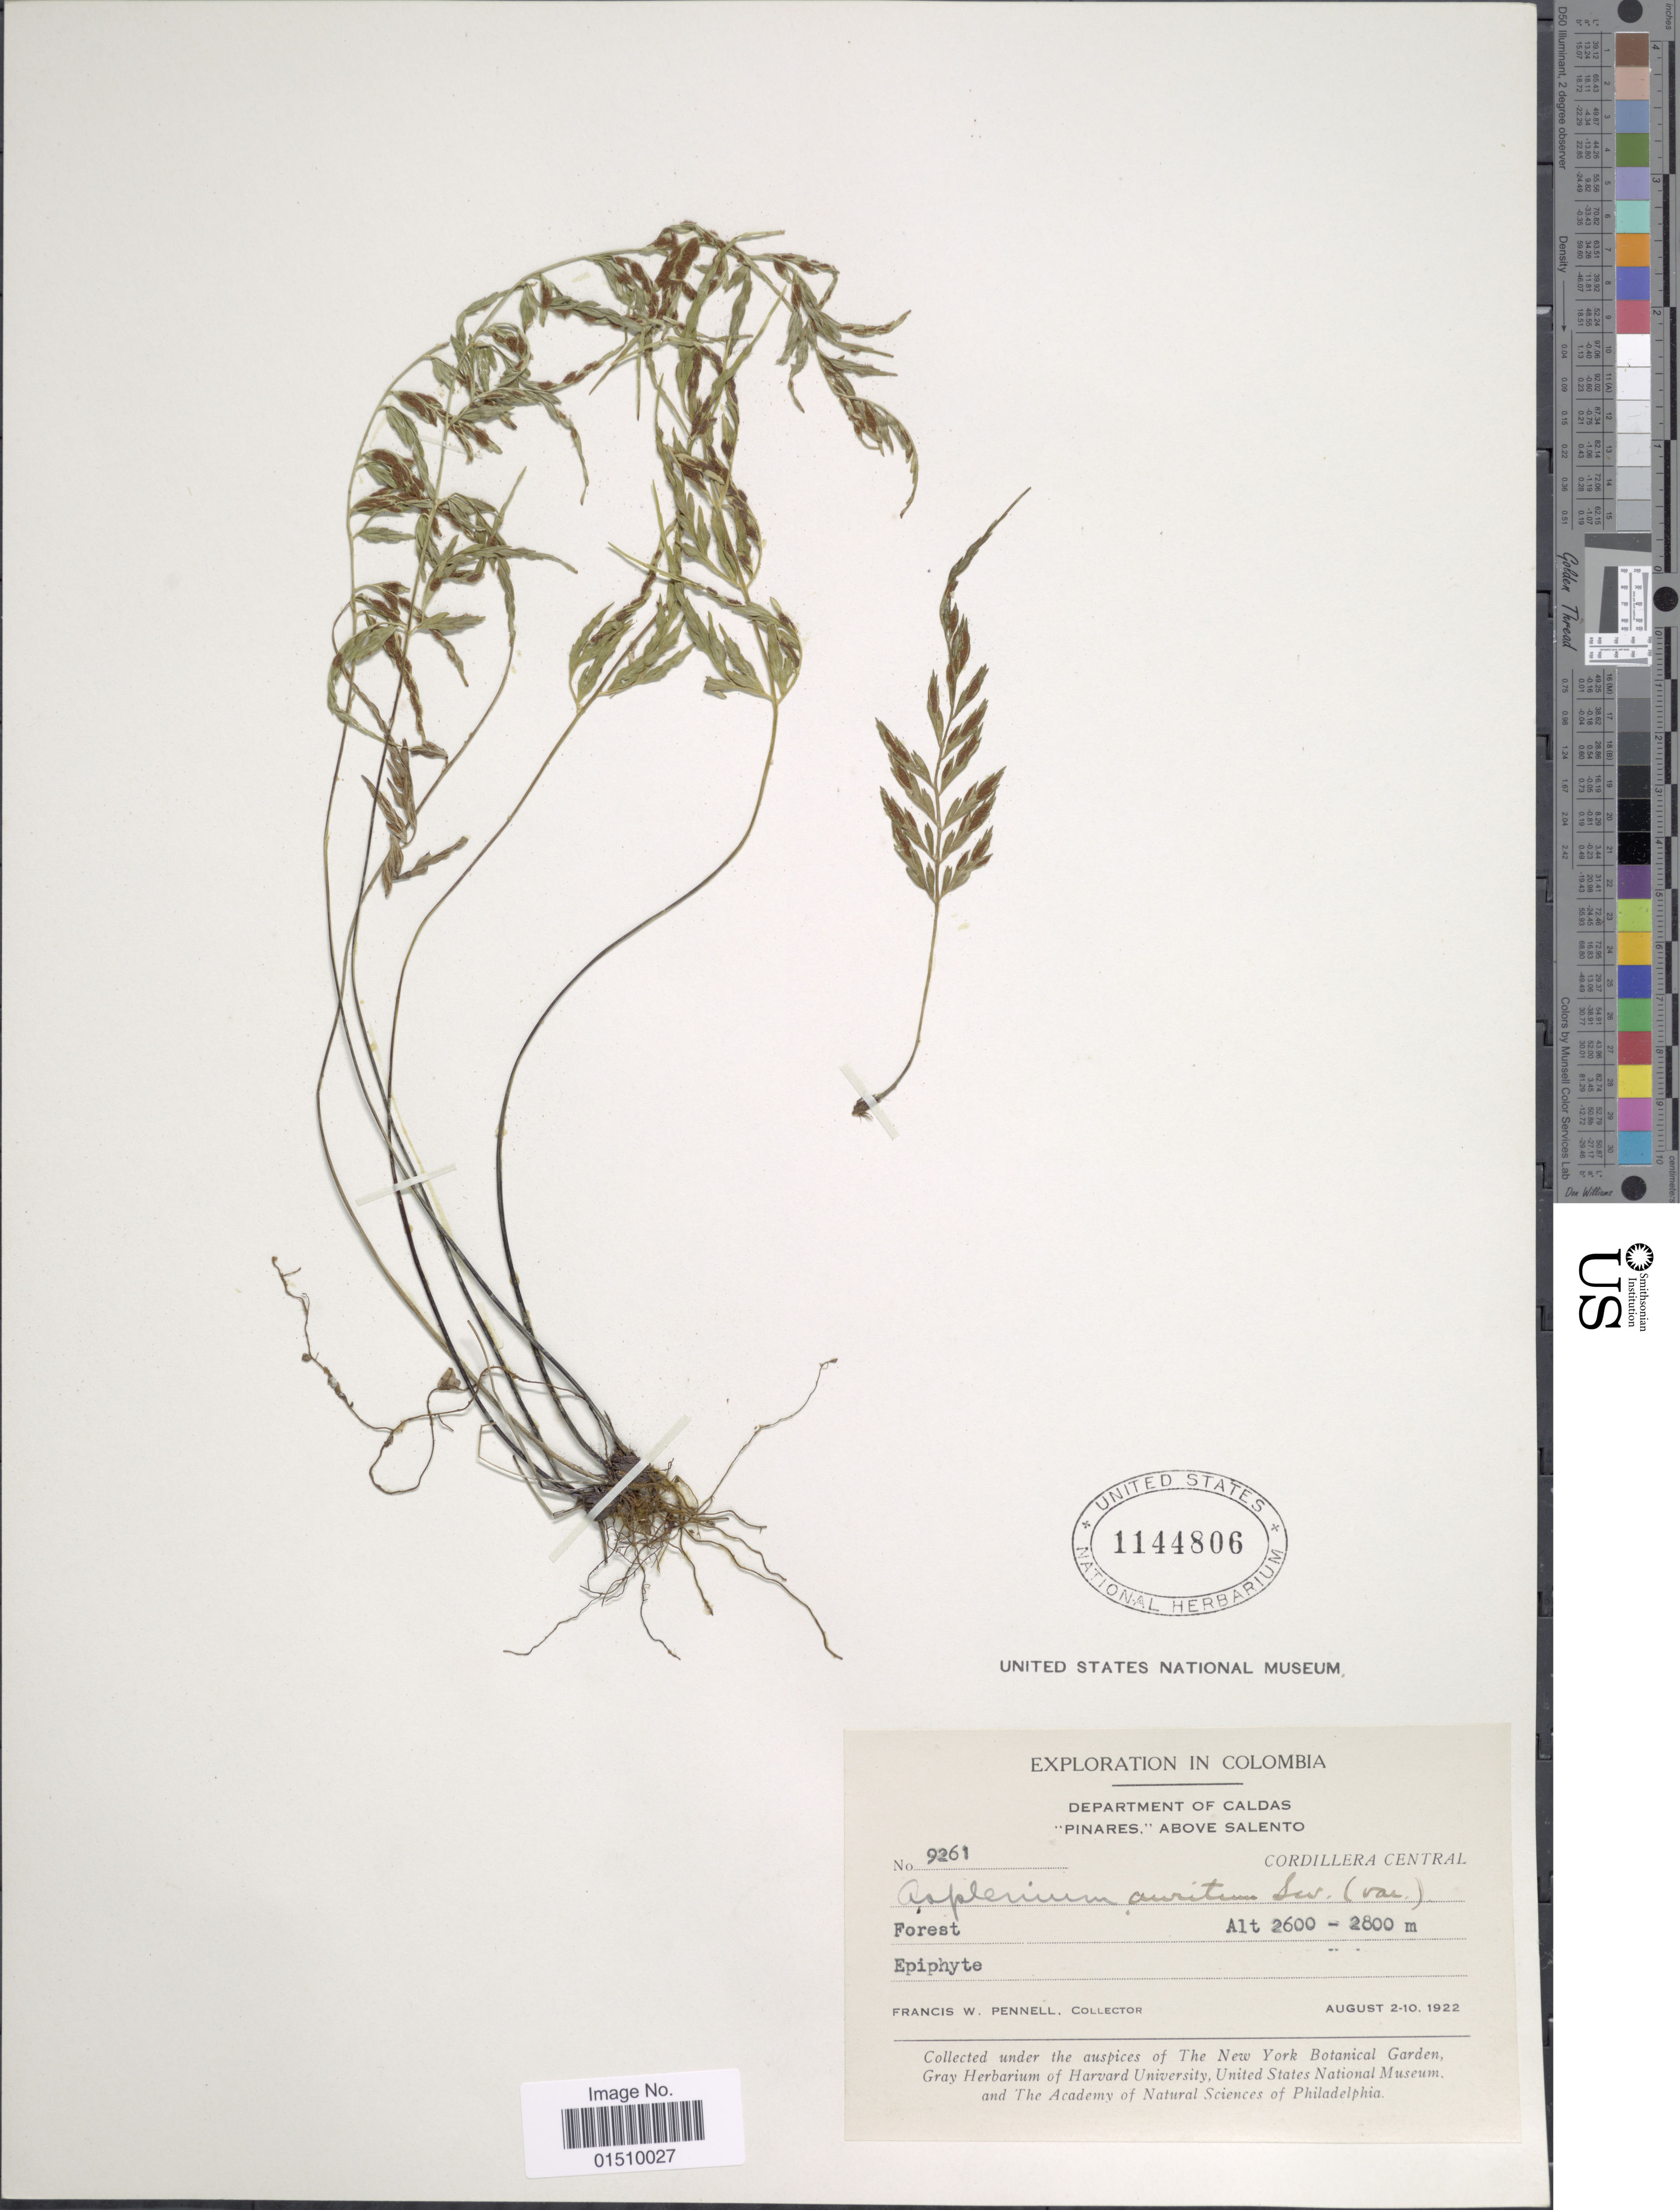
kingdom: Plantae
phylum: Tracheophyta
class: Polypodiopsida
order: Polypodiales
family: Aspleniaceae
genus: Asplenium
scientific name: Asplenium auritum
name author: Sw.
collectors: F. W. Pennell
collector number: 9261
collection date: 1922-08-02/1922-08-10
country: Colombia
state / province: Caldas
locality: Colombia, Department of Caldas "Pinares," above Salento. Cordillera Central.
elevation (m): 2600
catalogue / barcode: US 114806